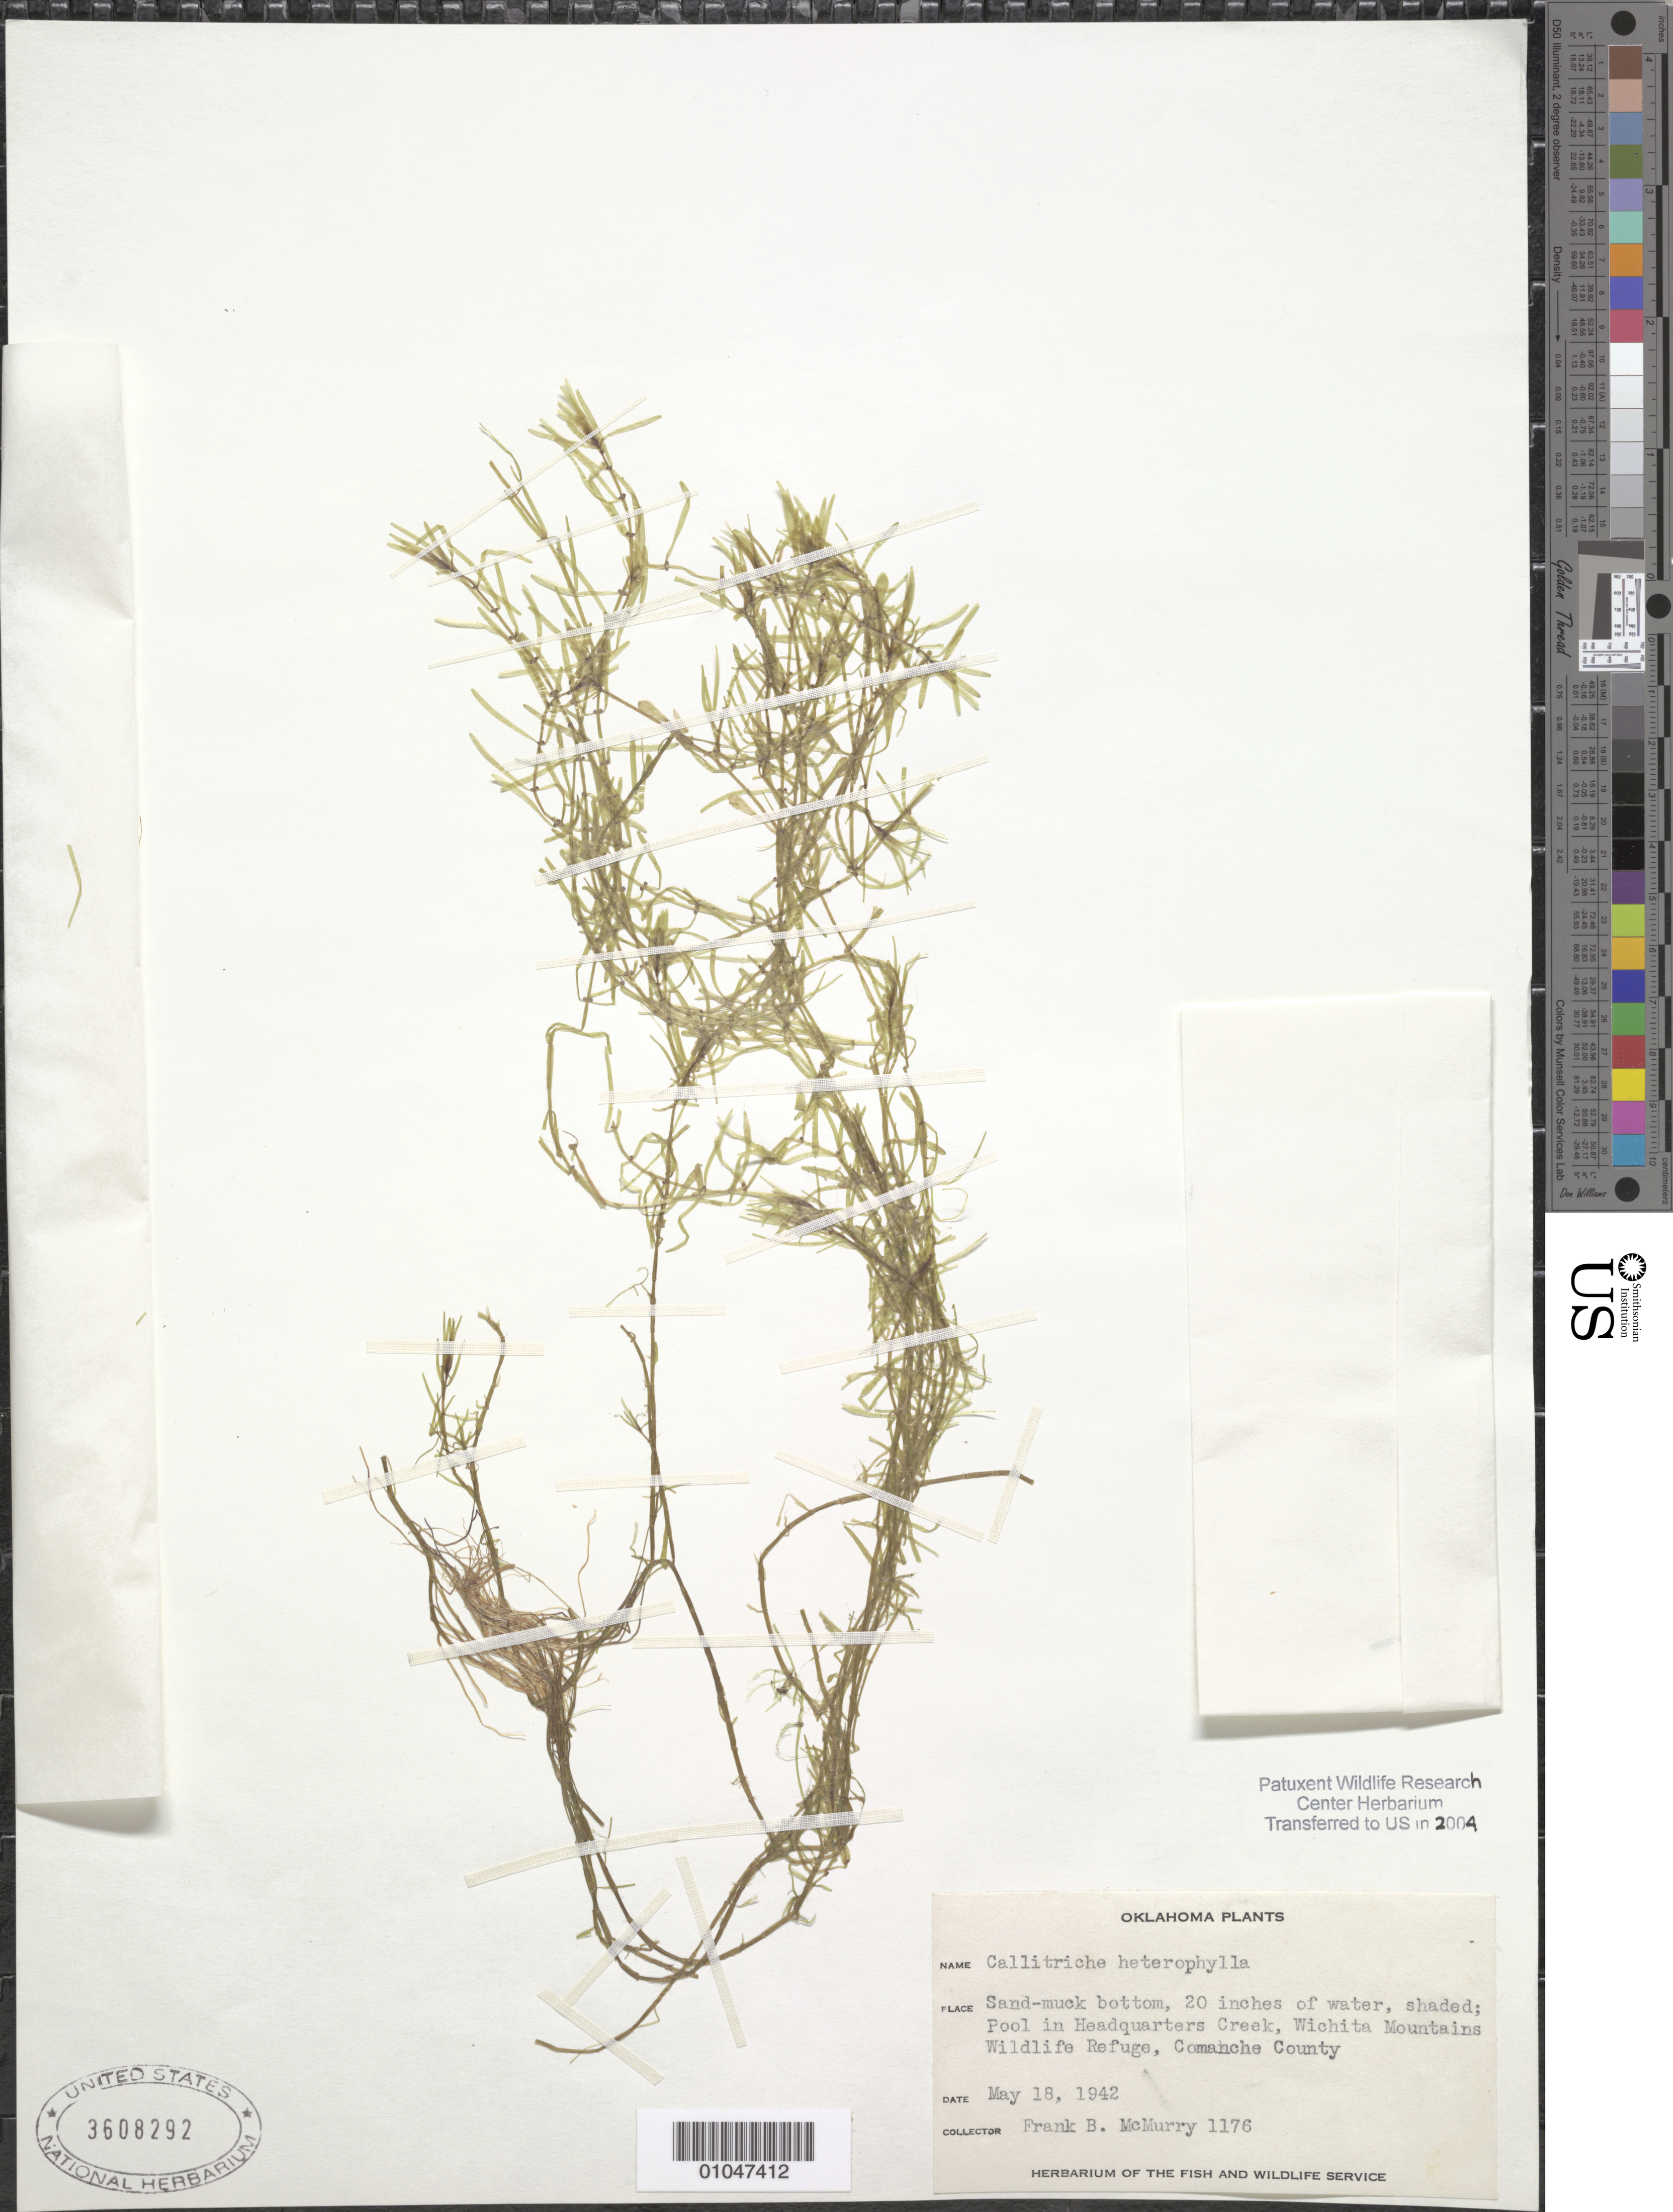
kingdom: Plantae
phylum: Tracheophyta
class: Magnoliopsida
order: Lamiales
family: Plantaginaceae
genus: Callitriche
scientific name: Callitriche heterophylla Pursh emend. Darby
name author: Pursh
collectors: F. B. McMurry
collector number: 1176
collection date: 1942-05-18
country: United States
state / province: Oklahoma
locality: Pool in Headquarters Creek, Wichita Mountains Wildlife Refuge, Comanche County.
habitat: Sand-muck bottom, 20 inches of water, shaded pool.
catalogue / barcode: US 3608292